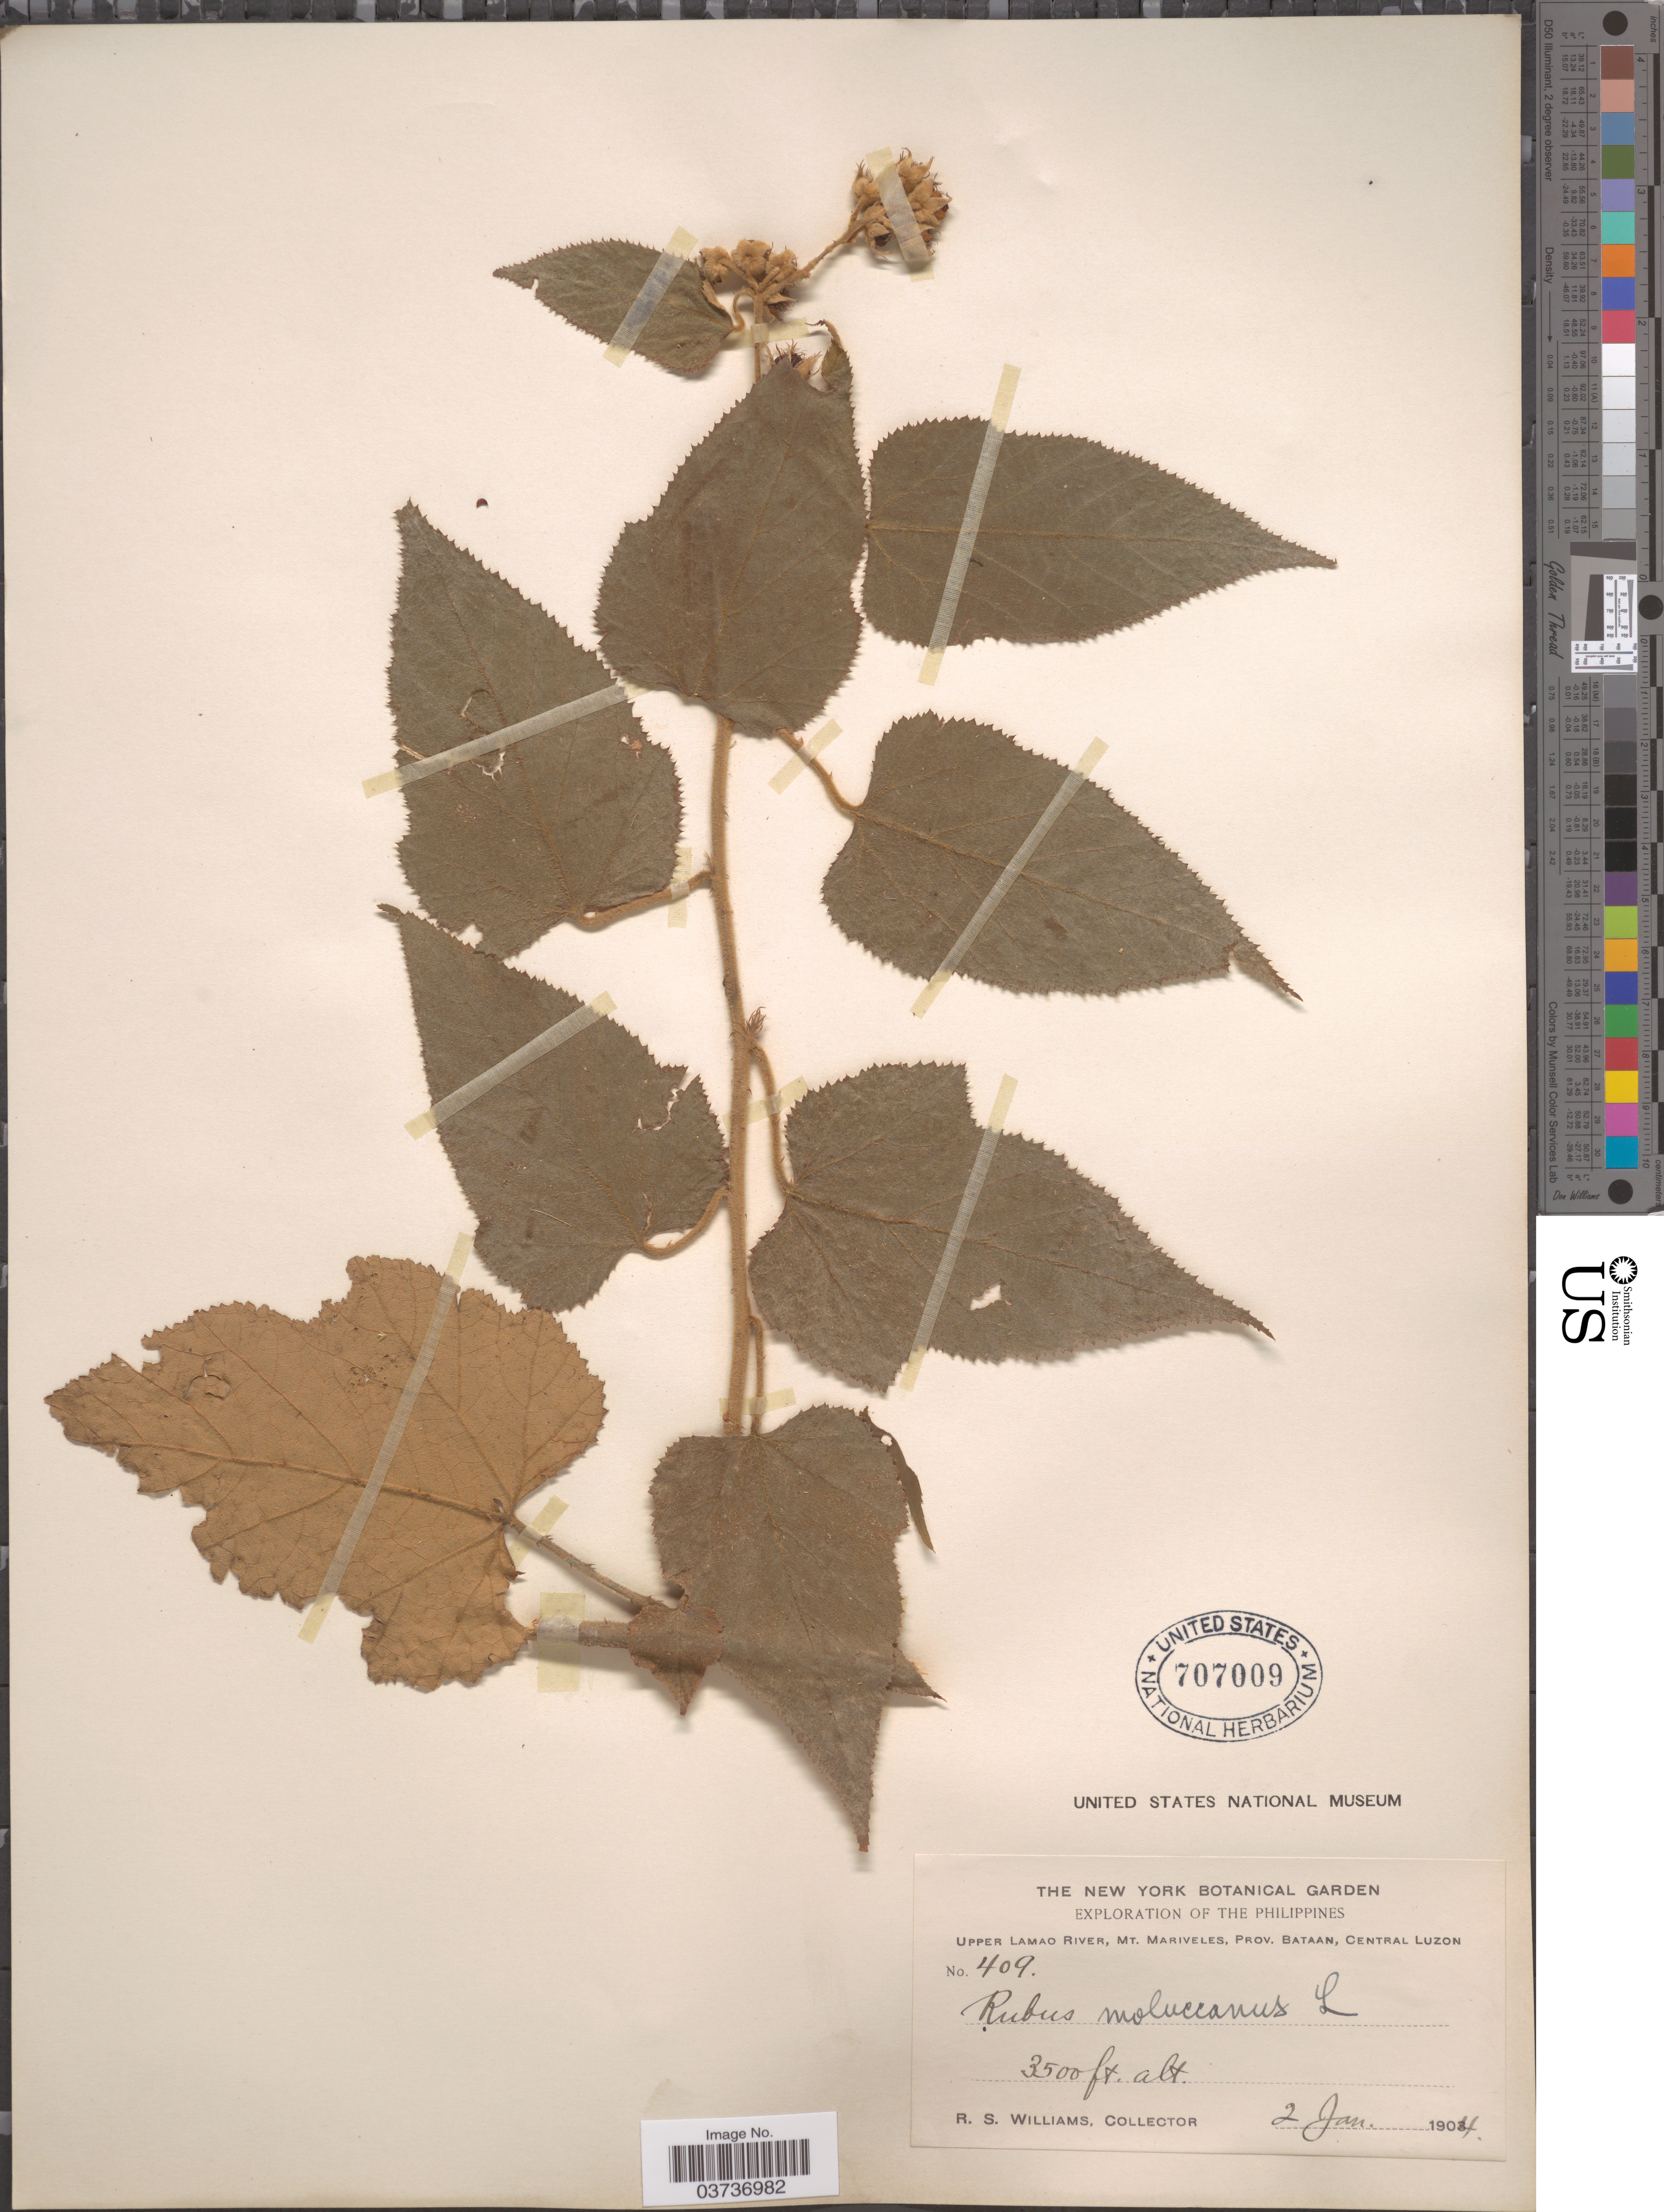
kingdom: Plantae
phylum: Tracheophyta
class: Magnoliopsida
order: Rosales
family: Rosaceae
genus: Rubus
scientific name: Rubus moluccanus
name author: L.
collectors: R. S. Williams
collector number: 409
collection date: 1904-01-02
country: Philippines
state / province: Central Luzon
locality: Upper Lamao River, Mt. Mariveles, Prov. Bataan, Central Luzon.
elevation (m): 1067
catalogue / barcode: US 707009